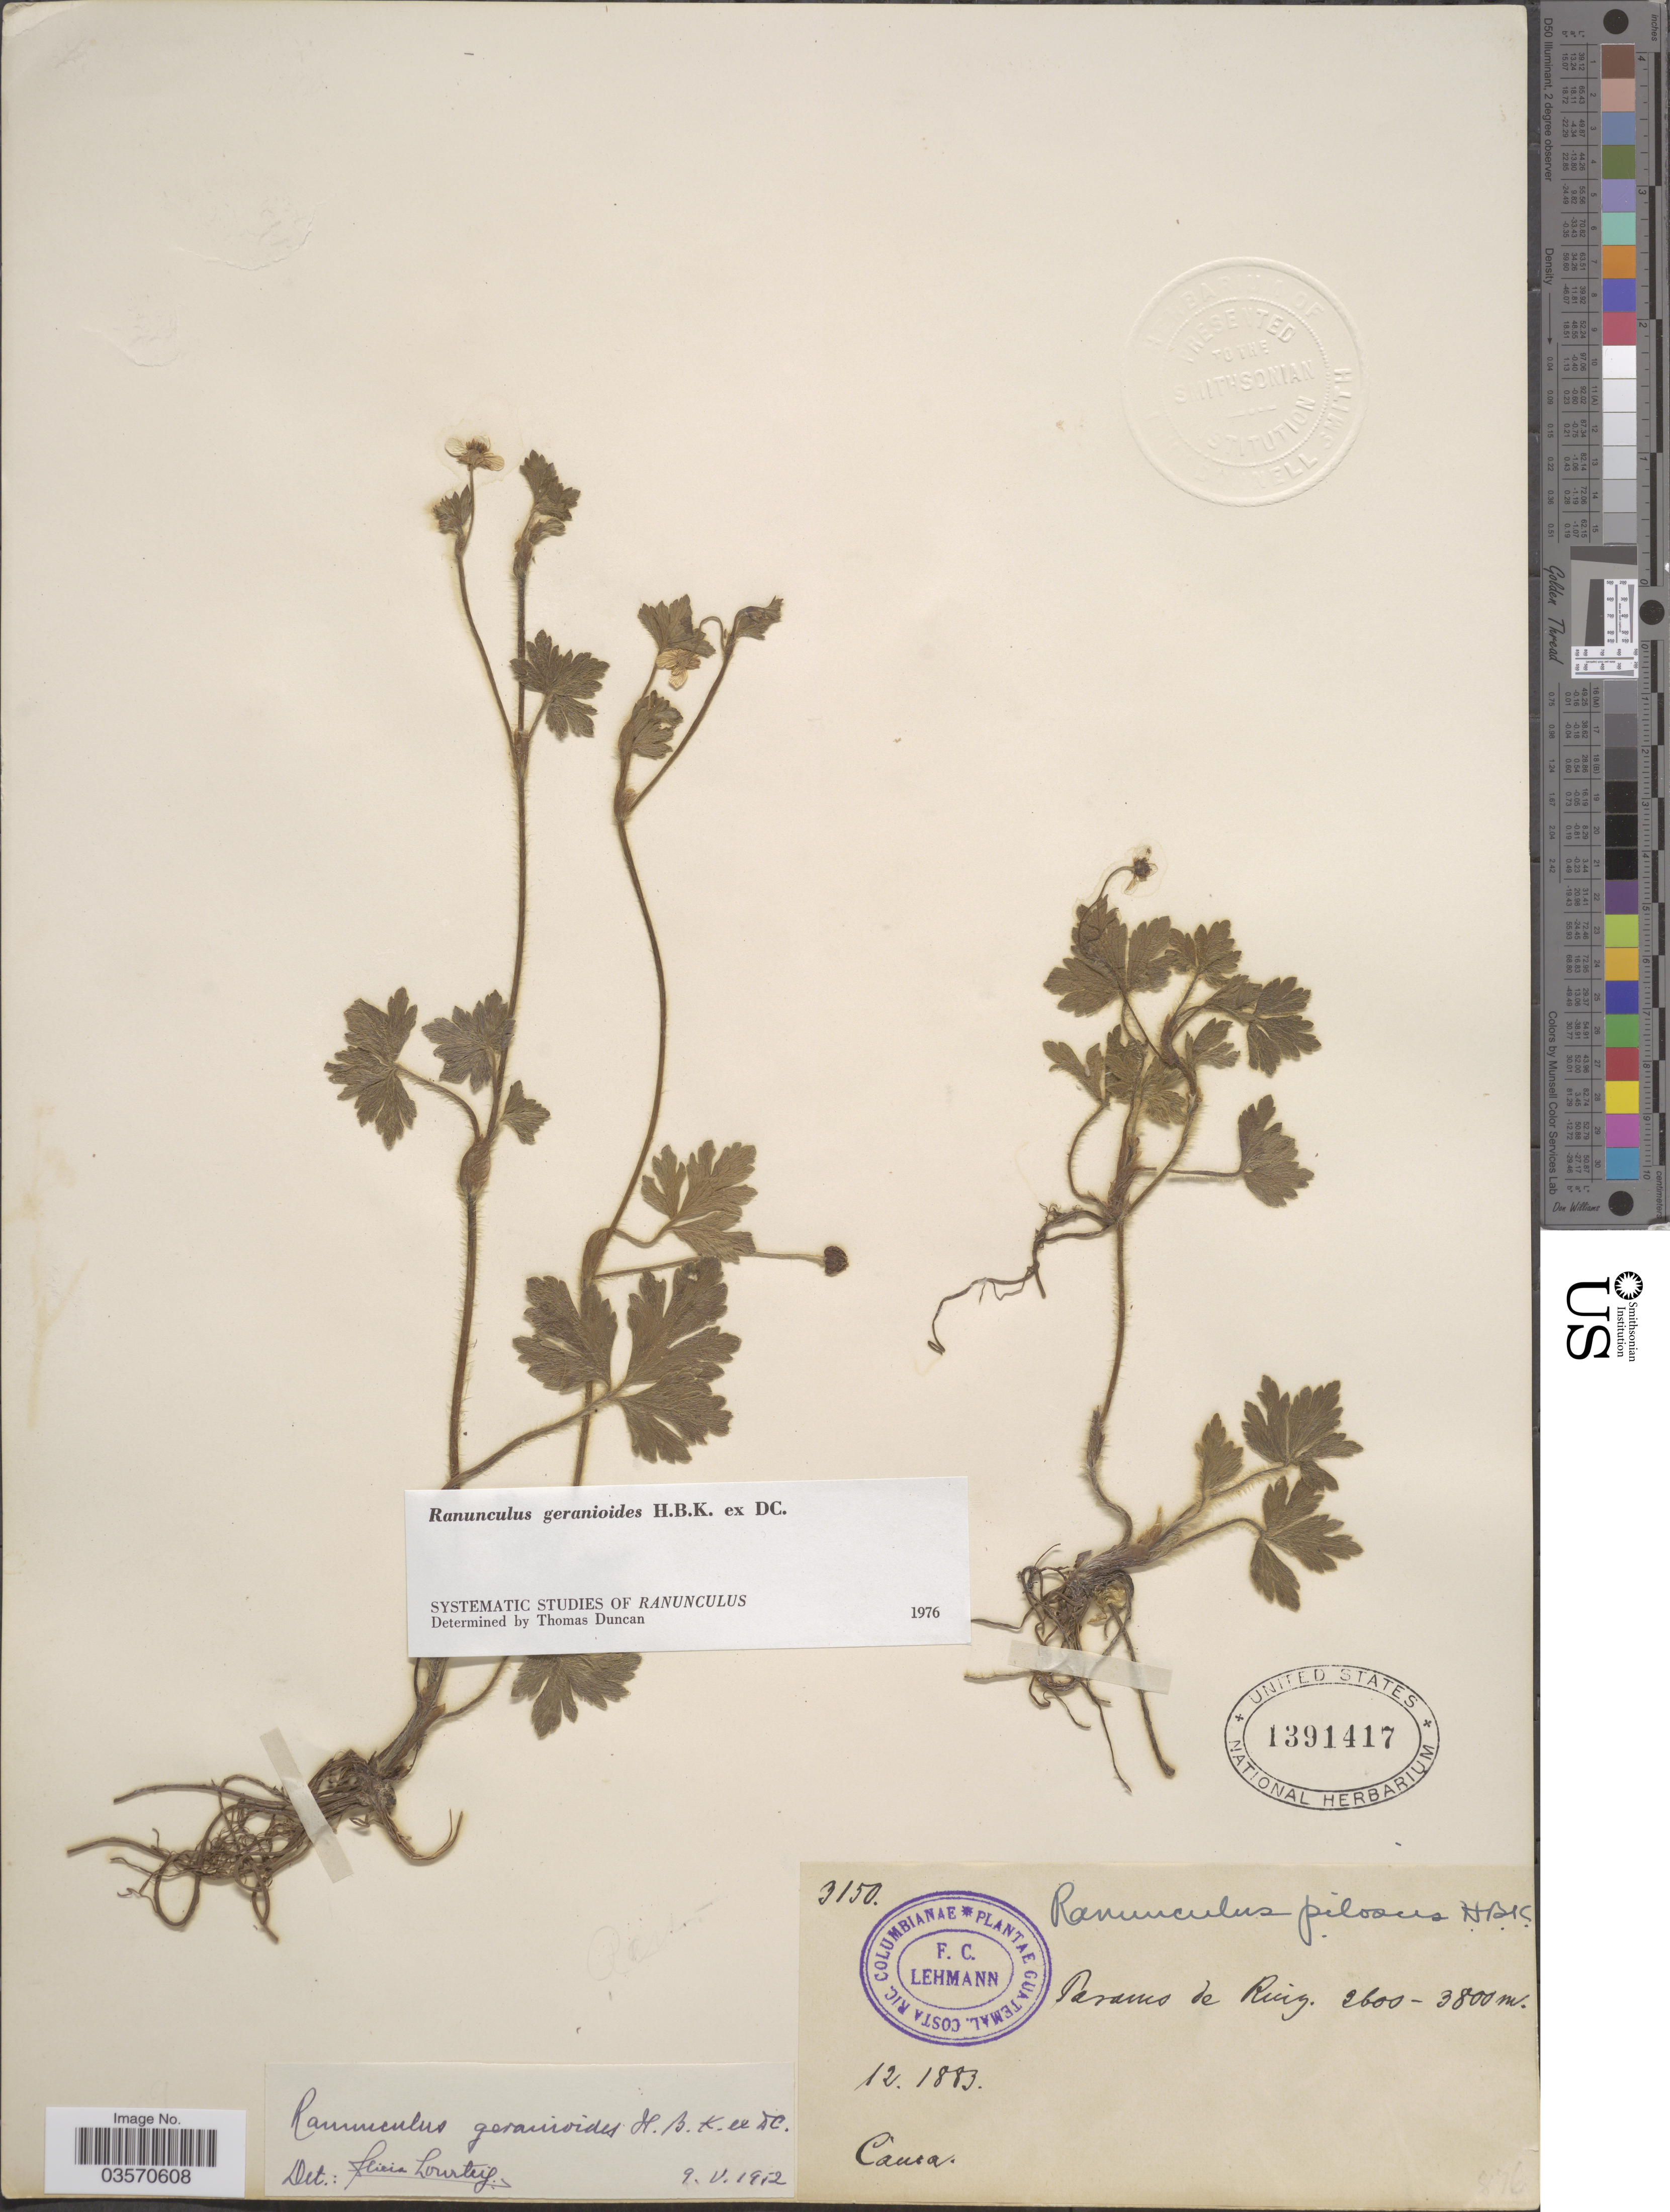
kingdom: Plantae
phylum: Tracheophyta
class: Magnoliopsida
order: Ranunculales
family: Ranunculaceae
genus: Ranunculus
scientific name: Ranunculus geranioides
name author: Humb. et al. ex DC.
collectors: F. C. Lehmann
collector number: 3150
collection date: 1883-12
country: Colombia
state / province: Cauca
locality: Paramo de Ruiz.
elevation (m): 2600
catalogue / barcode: US 1391417